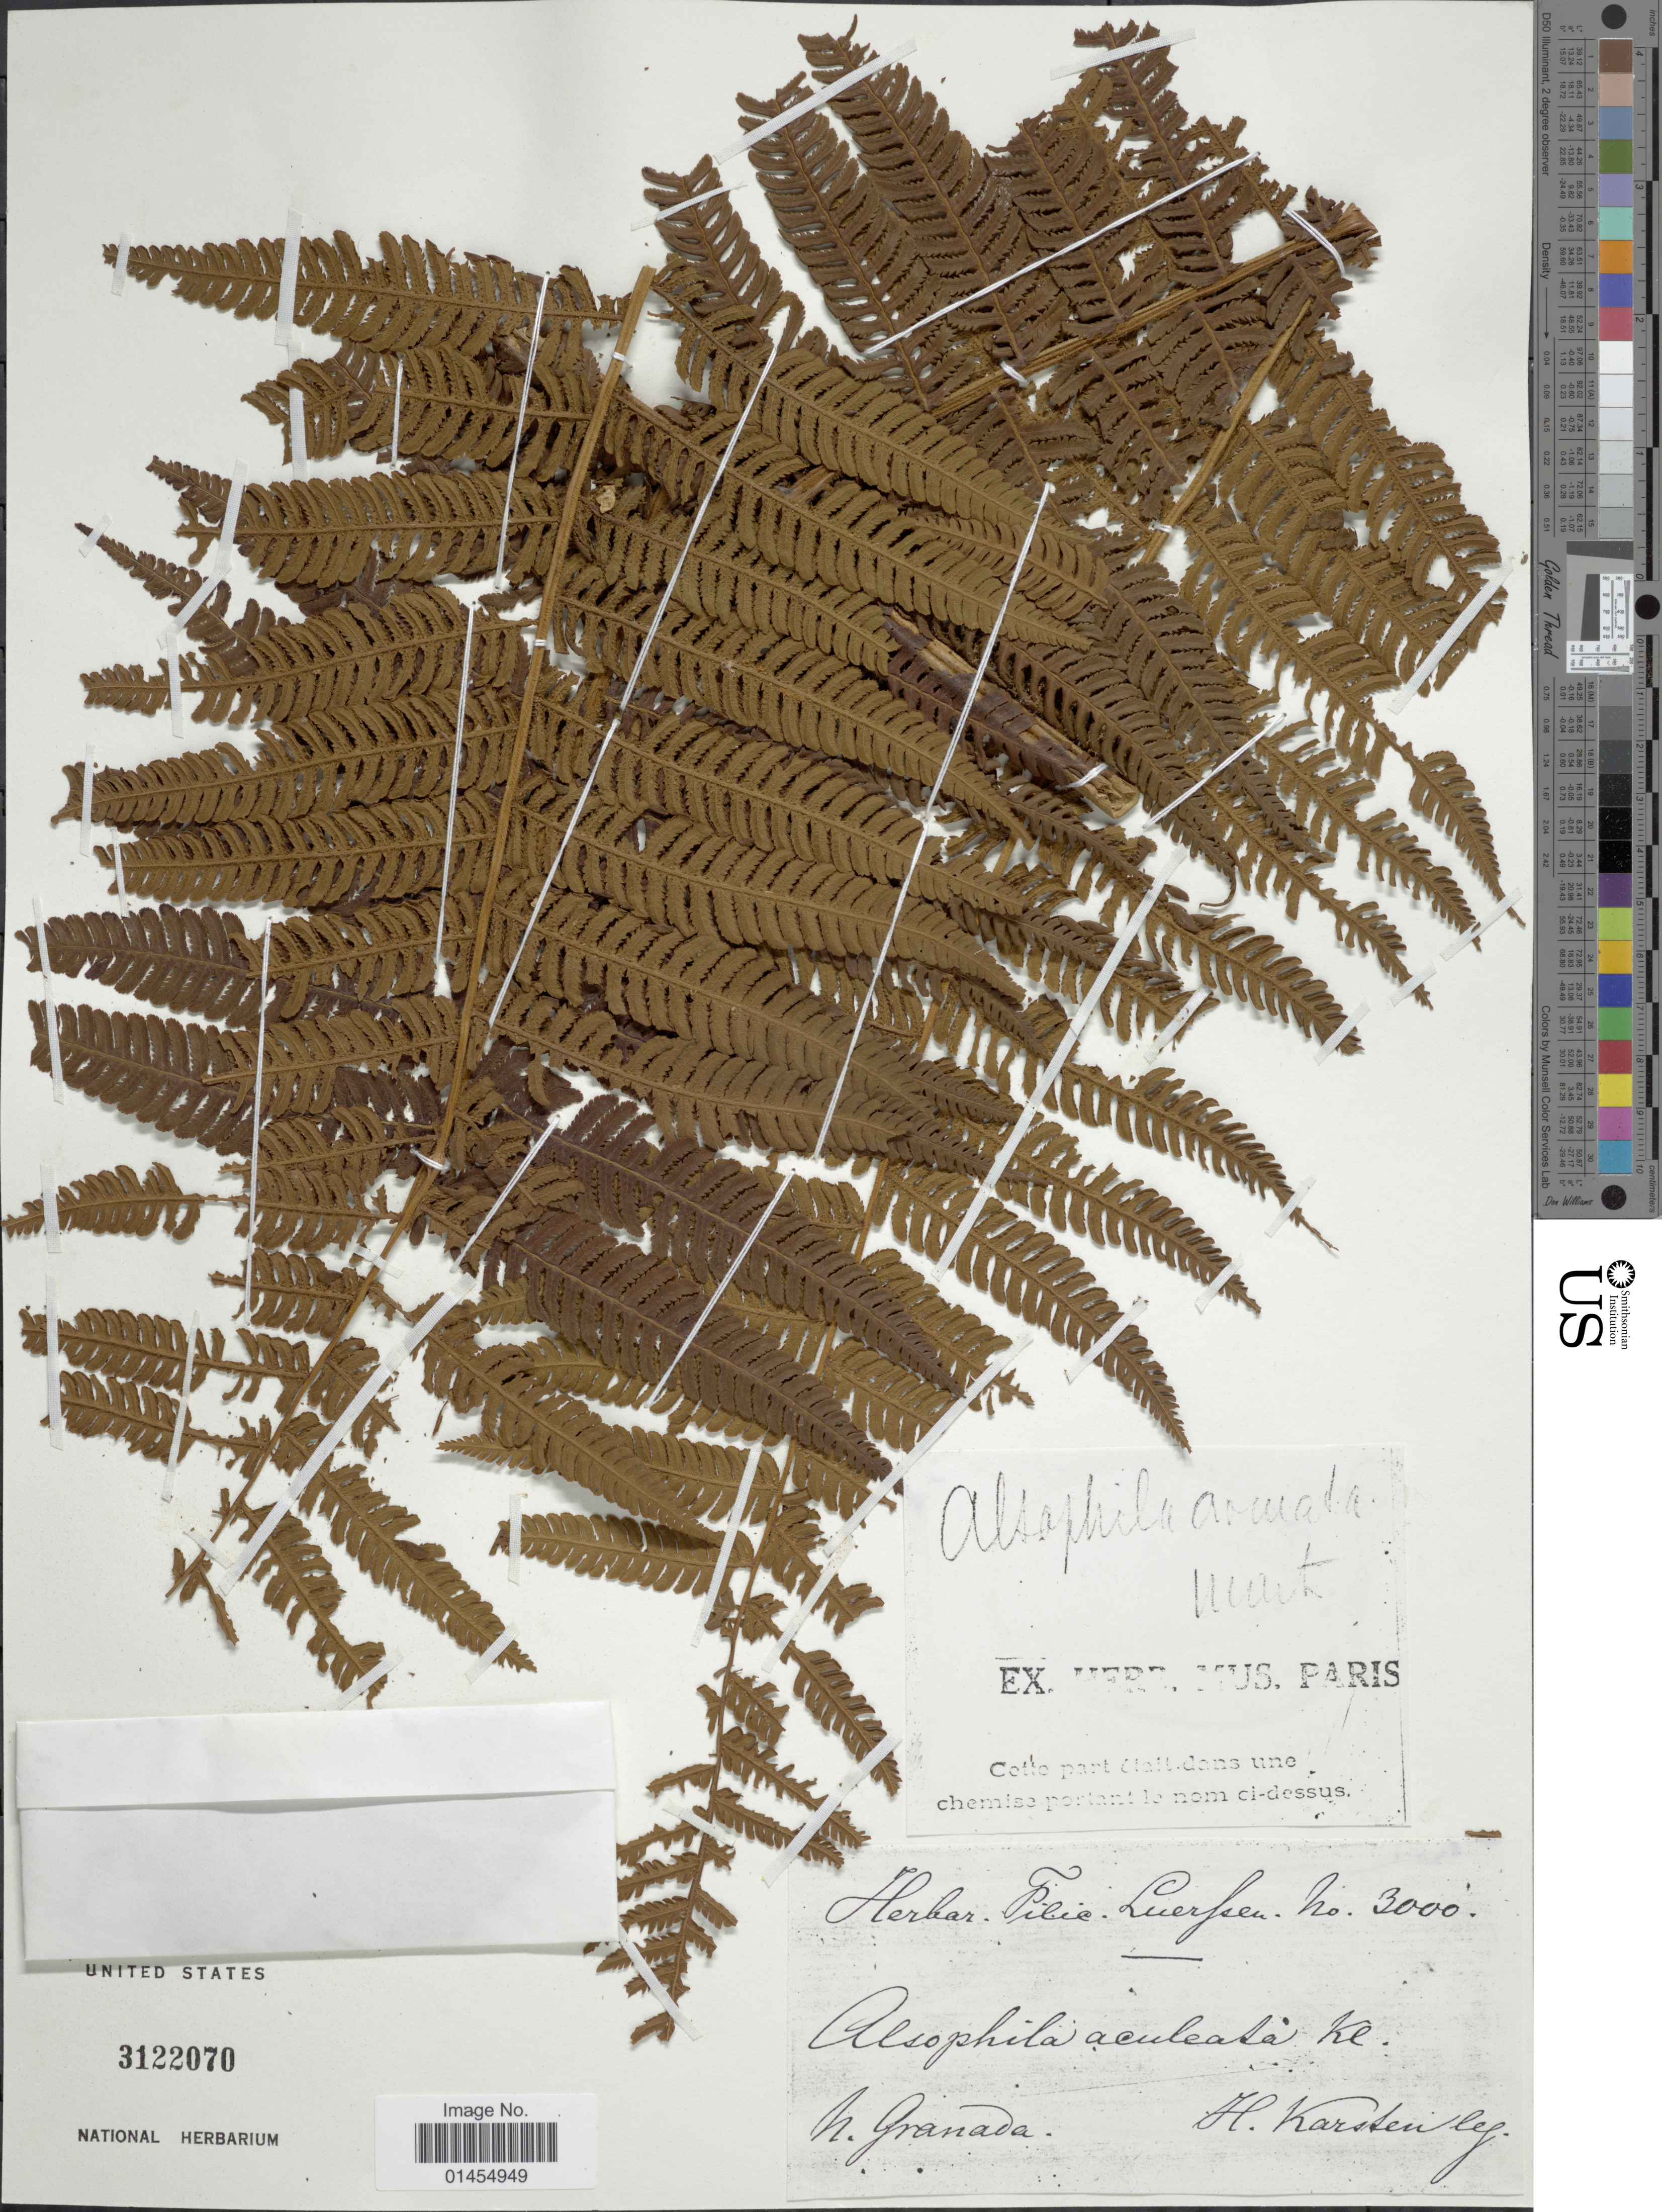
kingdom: Plantae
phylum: Tracheophyta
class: Polypodiopsida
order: Cyatheales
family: Cyatheaceae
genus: Alsophila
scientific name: Alsophila armata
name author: (Sw.) C. Presl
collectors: H. Karsten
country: Colombia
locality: N. Granada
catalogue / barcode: US 3122070